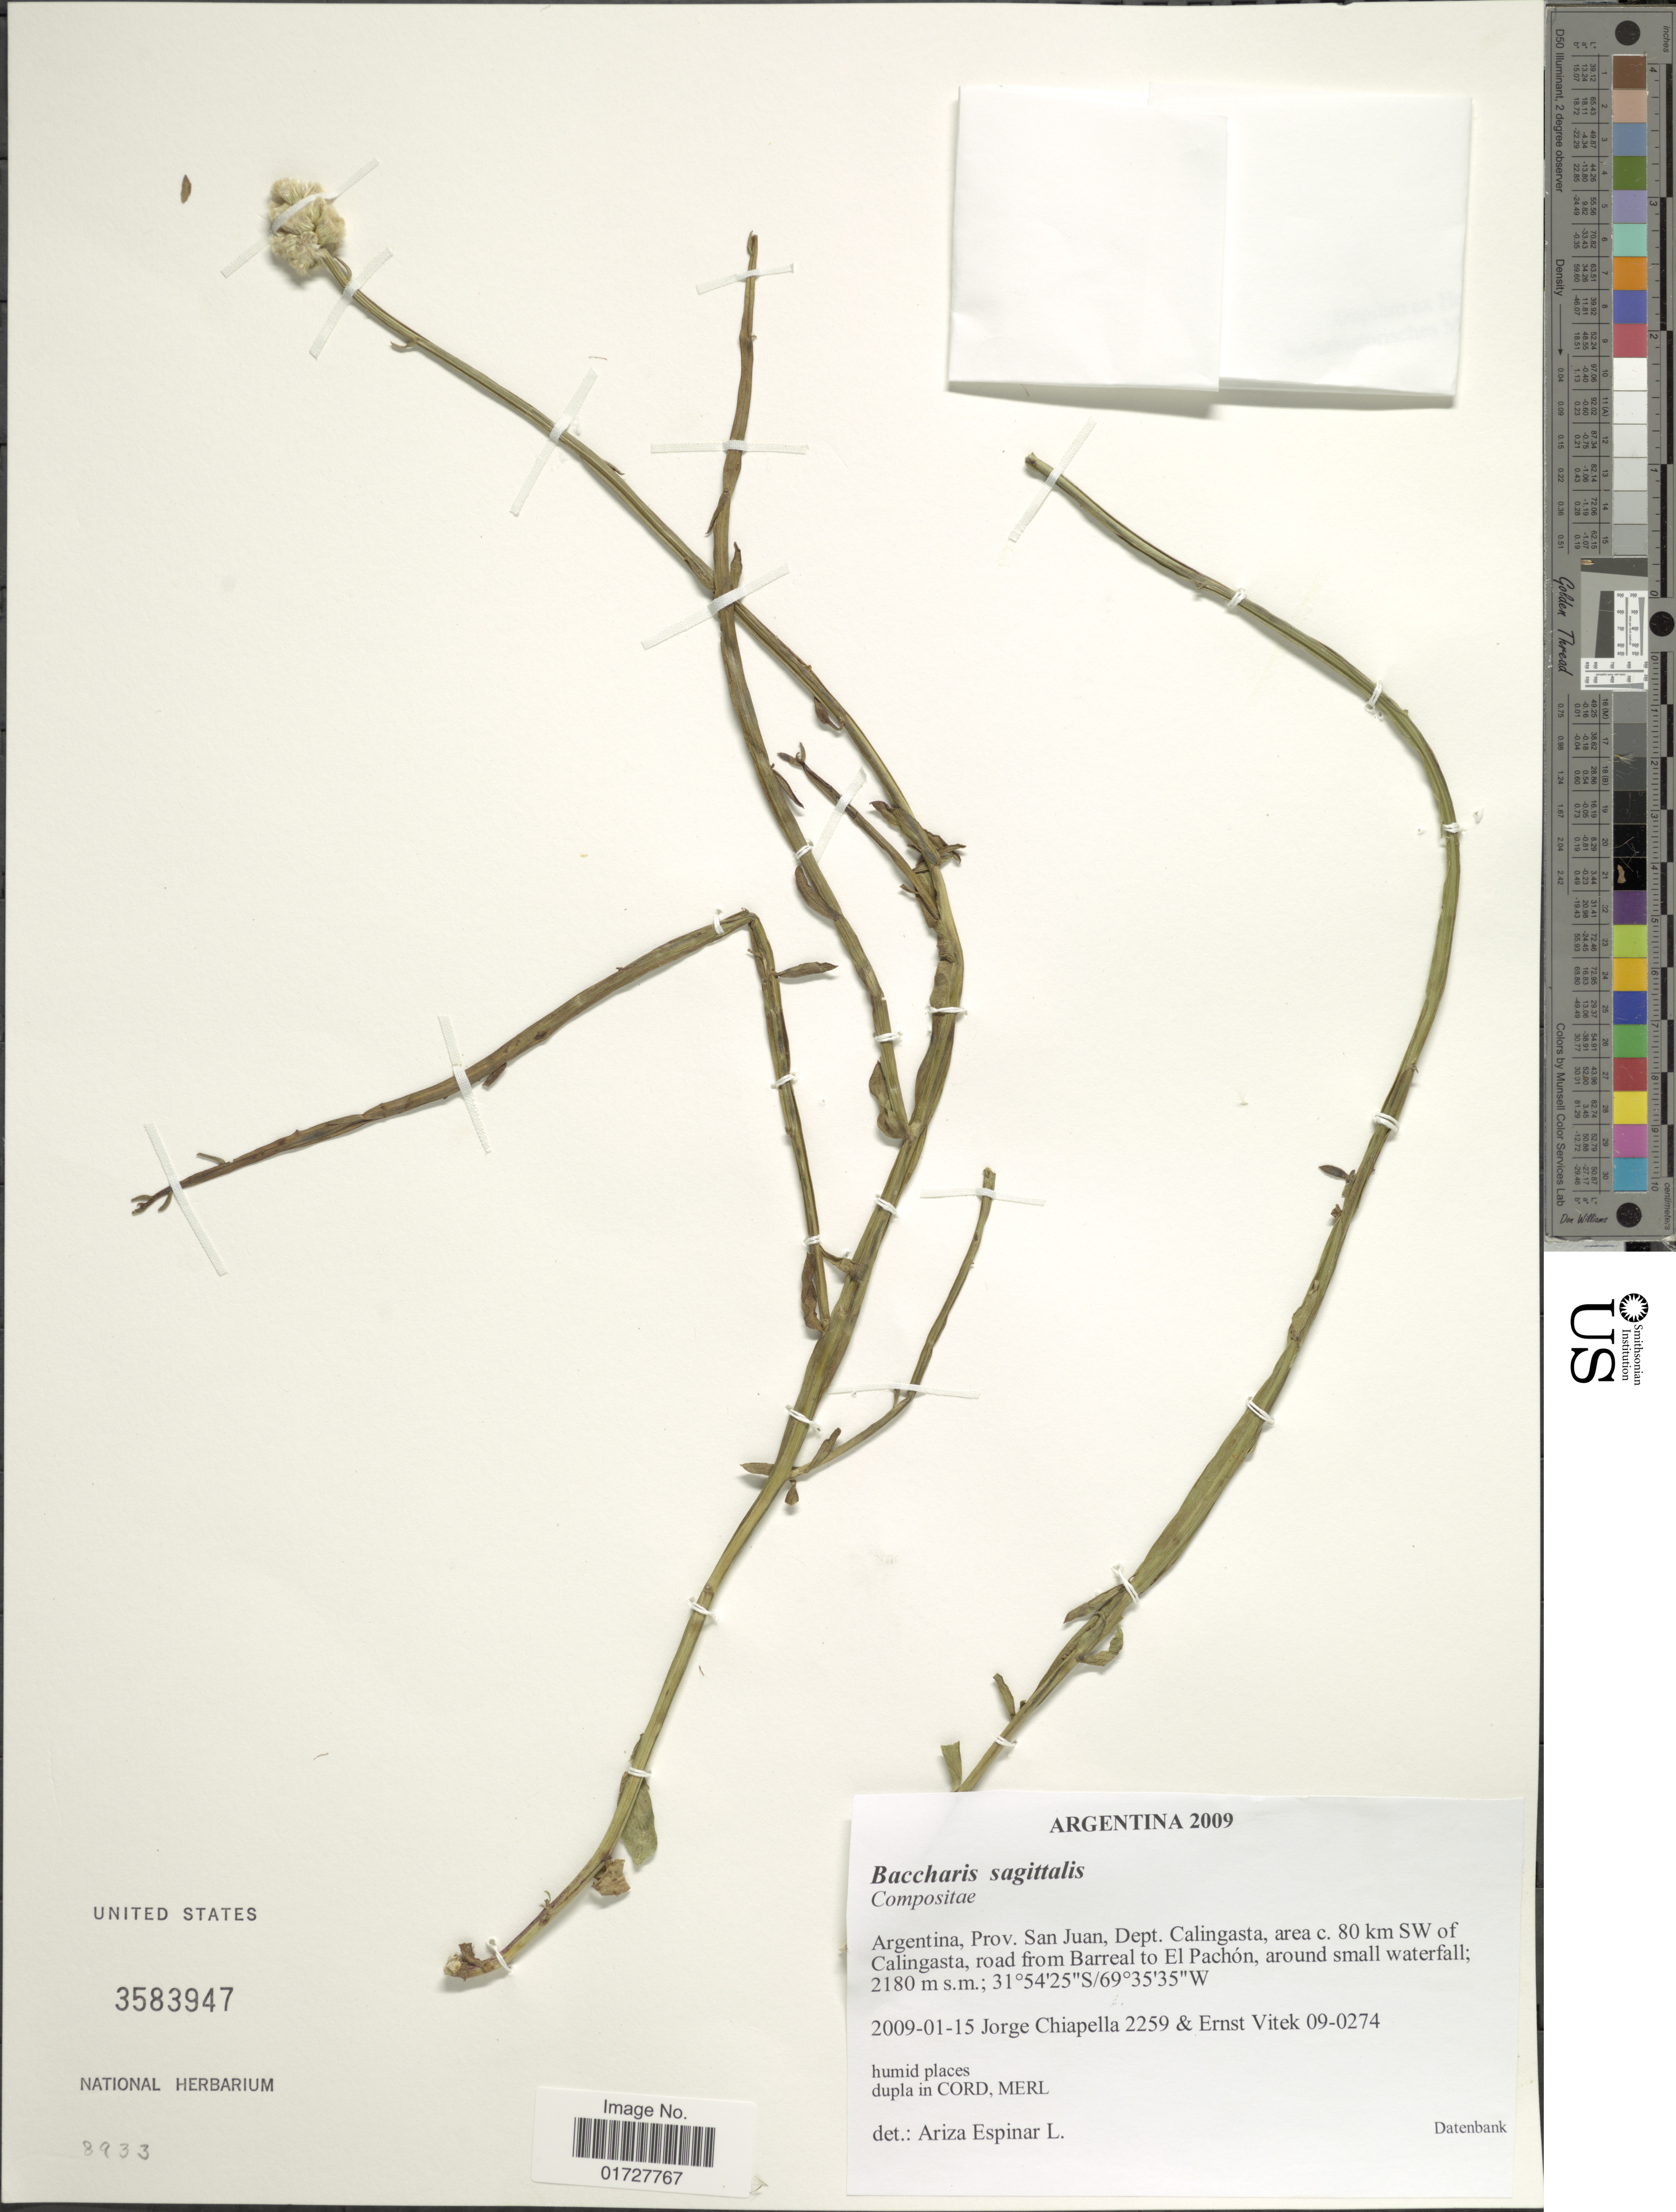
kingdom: Plantae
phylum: Tracheophyta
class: Magnoliopsida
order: Asterales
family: Asteraceae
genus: Baccharis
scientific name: Baccharis sagittalis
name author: (Less.) DC.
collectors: J. Chiapella & E. Vitek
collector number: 2259/09-0274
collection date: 2009-01-15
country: Argentina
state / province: San Juan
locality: Dept. Calingasta, area c 80 km SW of Calingasta, road from Barreal to El Pachon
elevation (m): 2180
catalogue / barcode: US 3583947